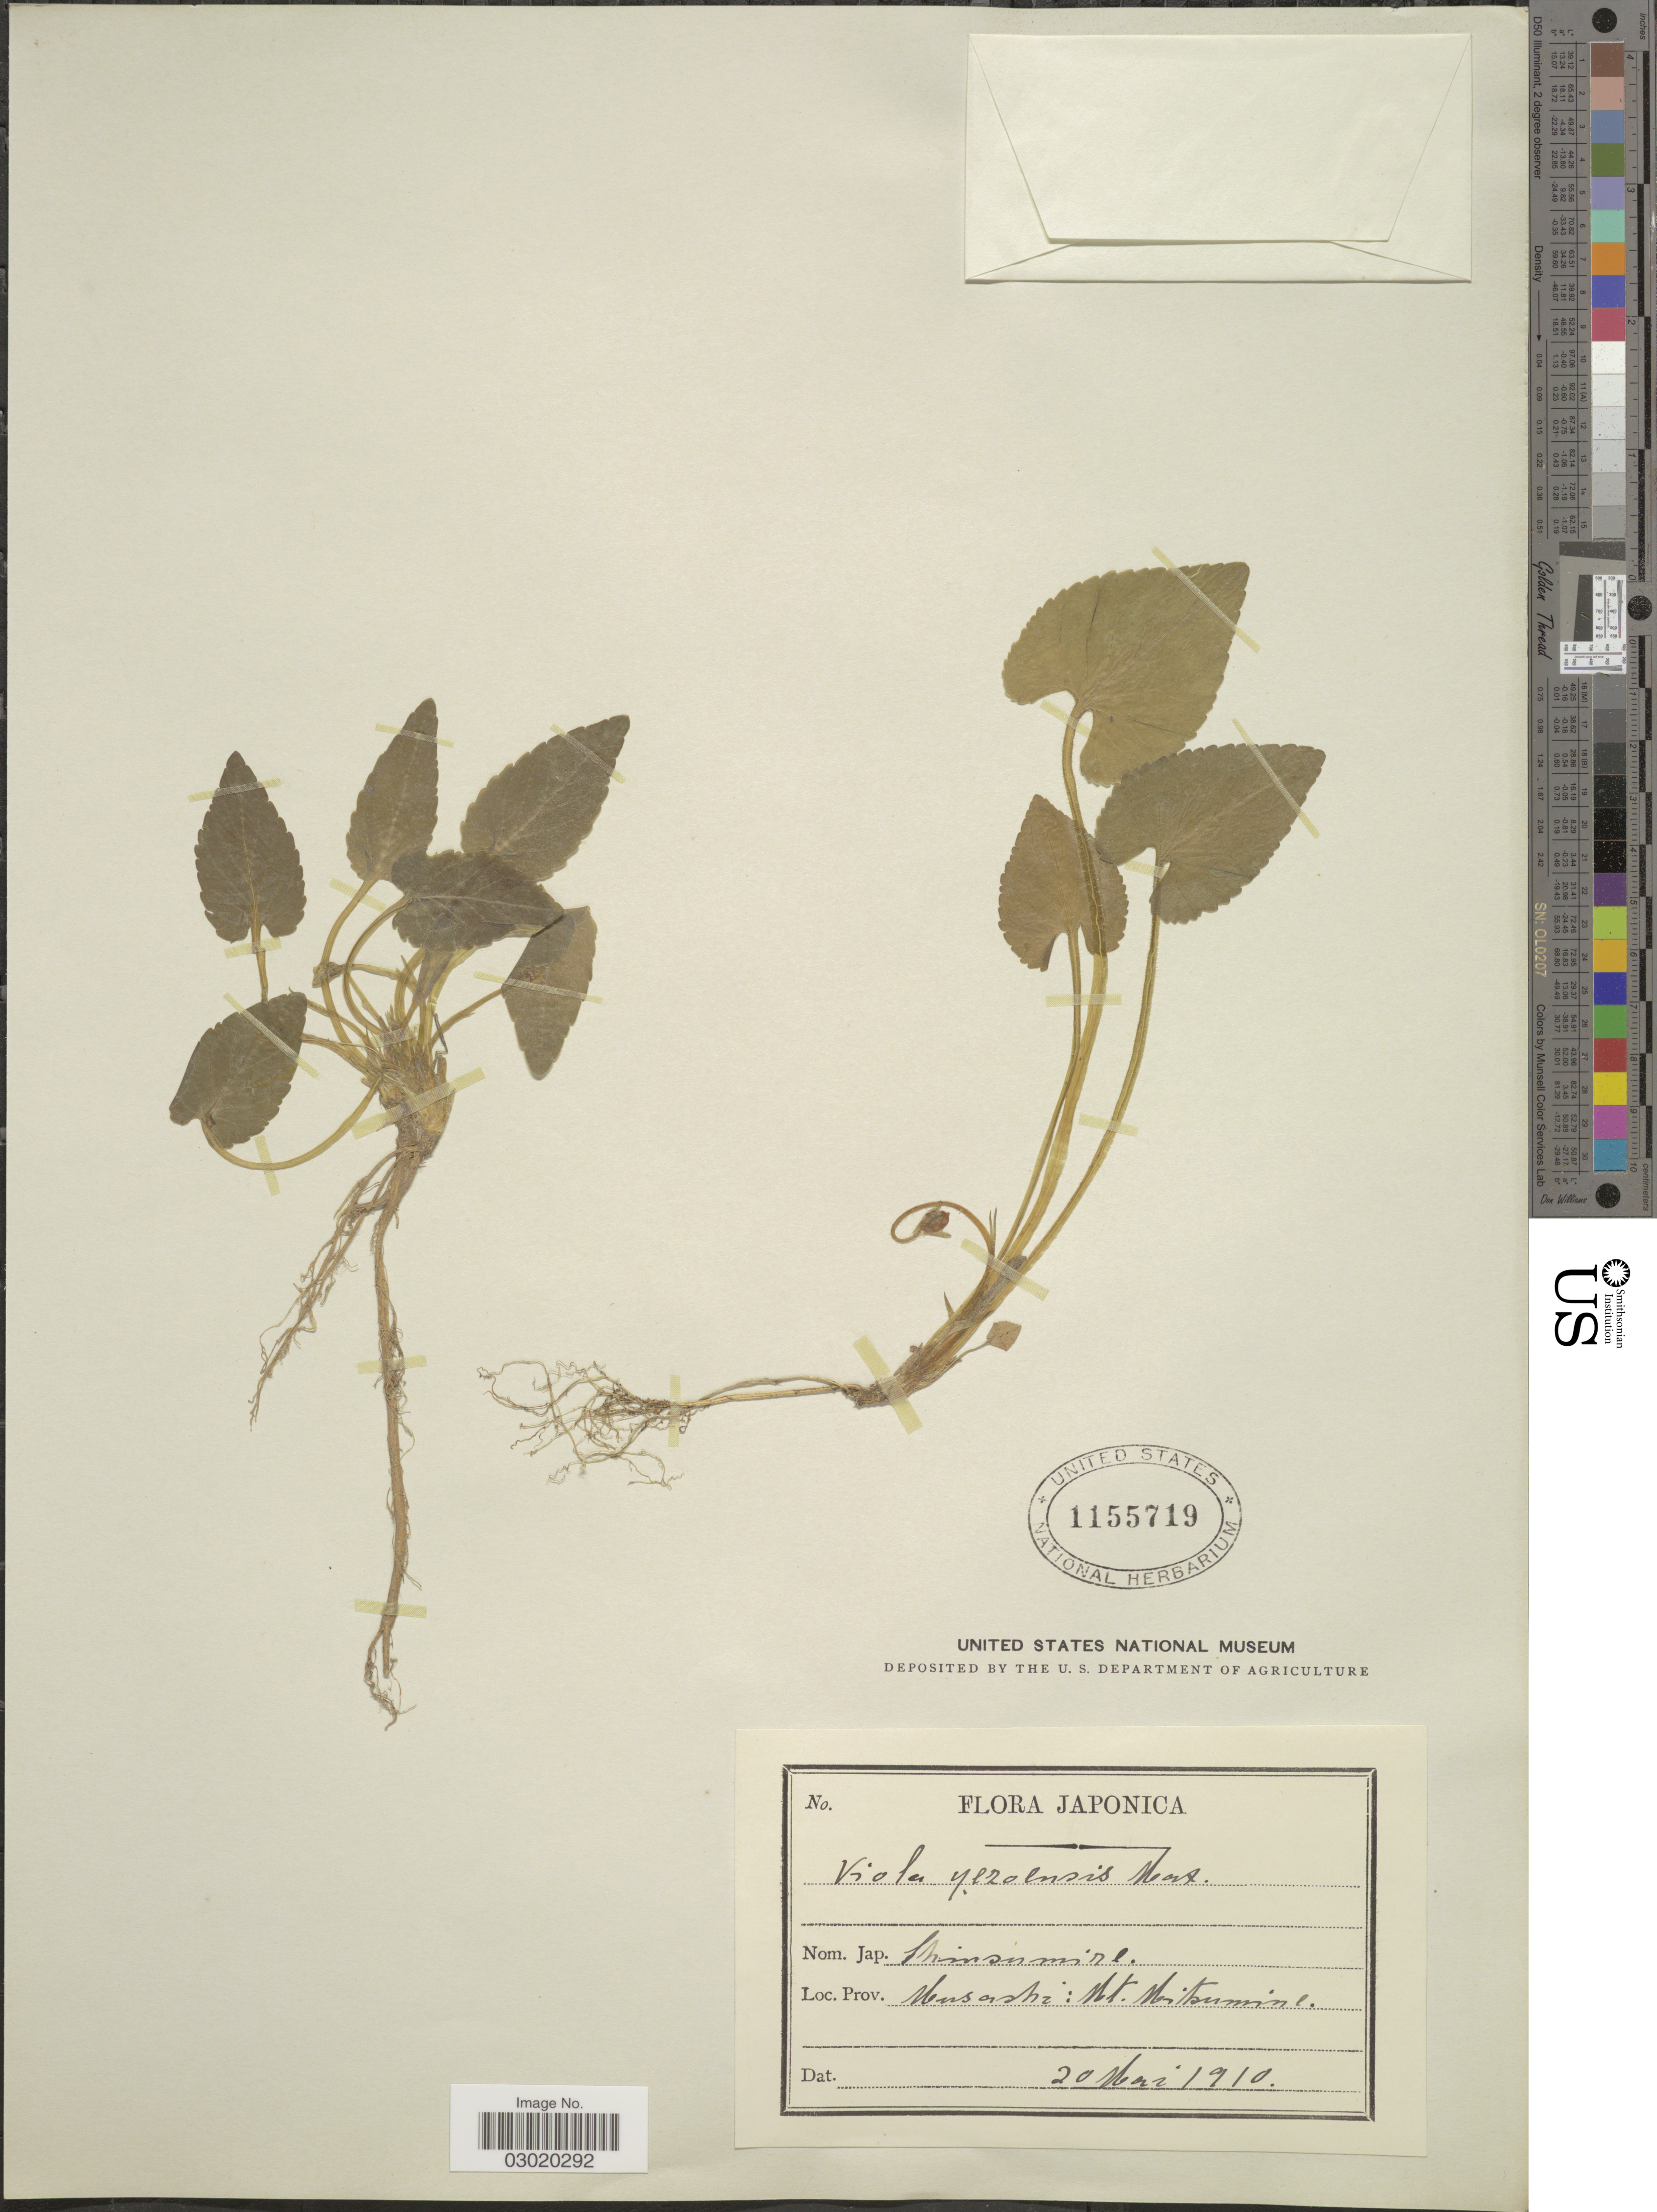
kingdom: Plantae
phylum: Tracheophyta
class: Magnoliopsida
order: Malpighiales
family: Violaceae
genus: Viola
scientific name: Viola yezoensis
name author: Maxim.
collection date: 1910-05-20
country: Japan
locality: Musashi: Mt. Mitsumine.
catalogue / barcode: US 1155719